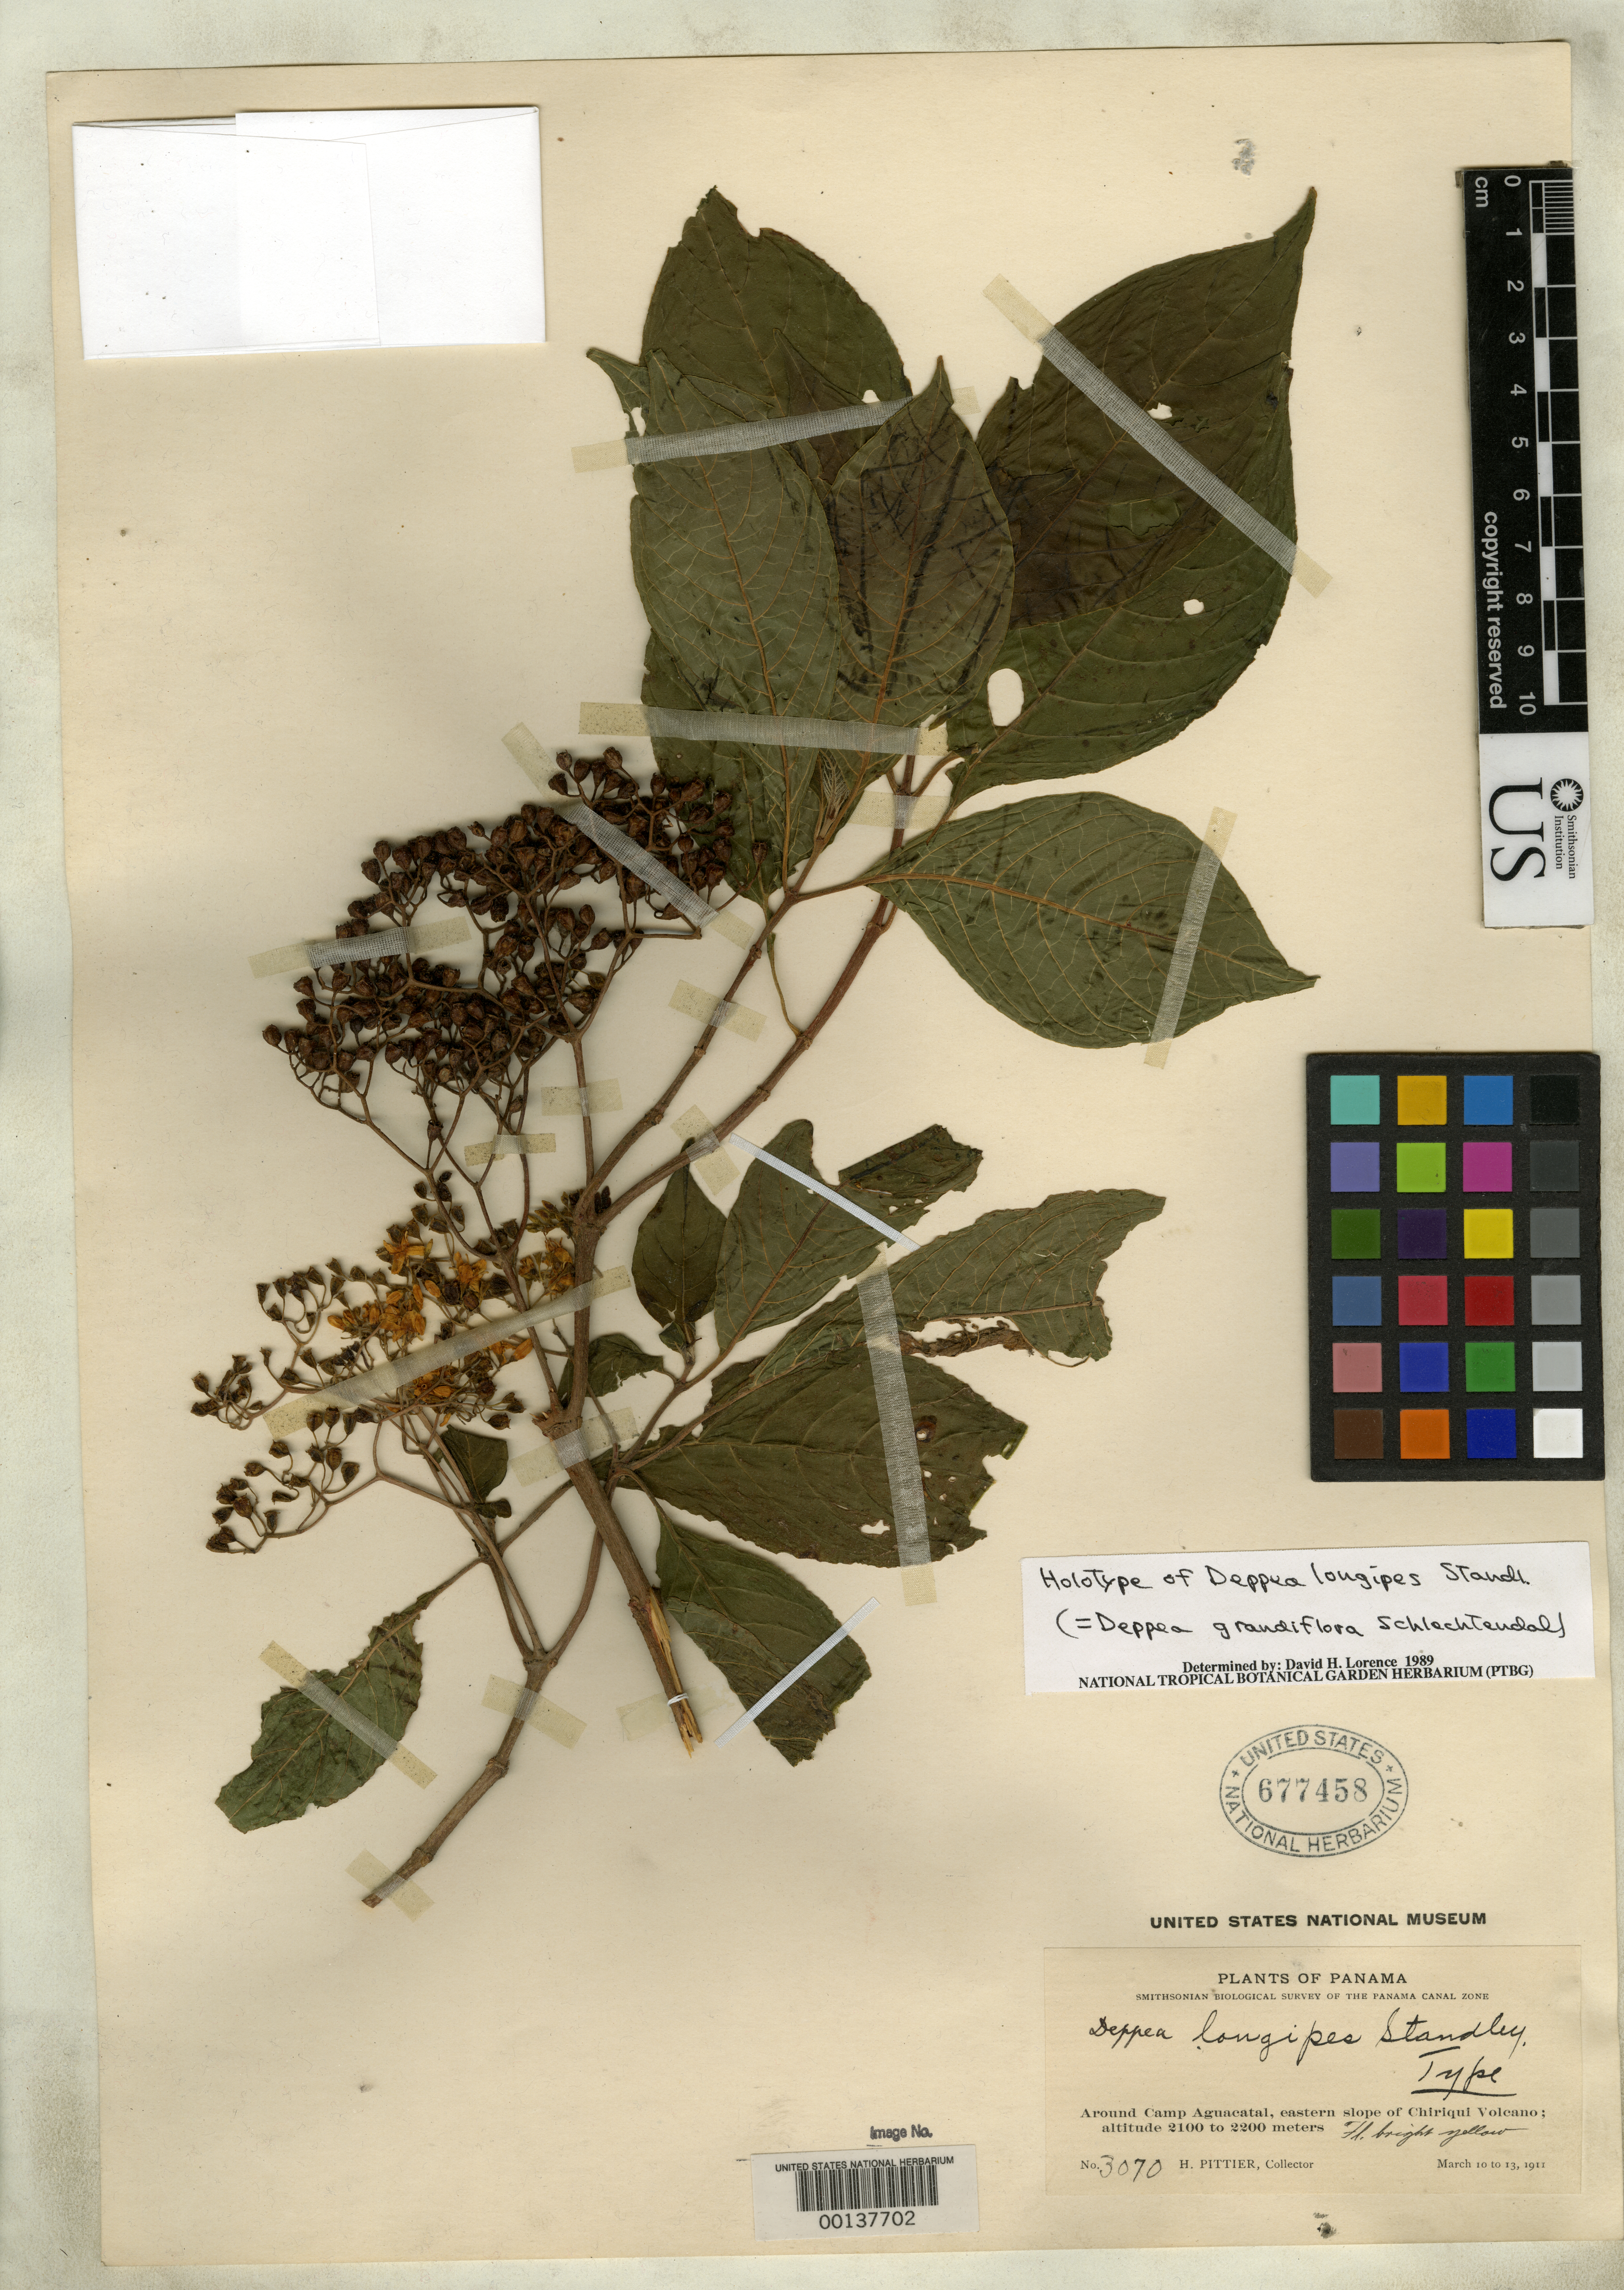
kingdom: Plantae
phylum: Tracheophyta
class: Magnoliopsida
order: Gentianales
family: Rubiaceae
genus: Deppea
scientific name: Deppea longipes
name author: Standl.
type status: Holotype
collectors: H. F. Pittier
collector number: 3070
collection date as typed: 10 Mar 1911 to 13 Mar 1911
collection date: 1911-03-10/1911-03-13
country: Panama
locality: Chiriqui Volcano.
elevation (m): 2100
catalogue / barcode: US 677458